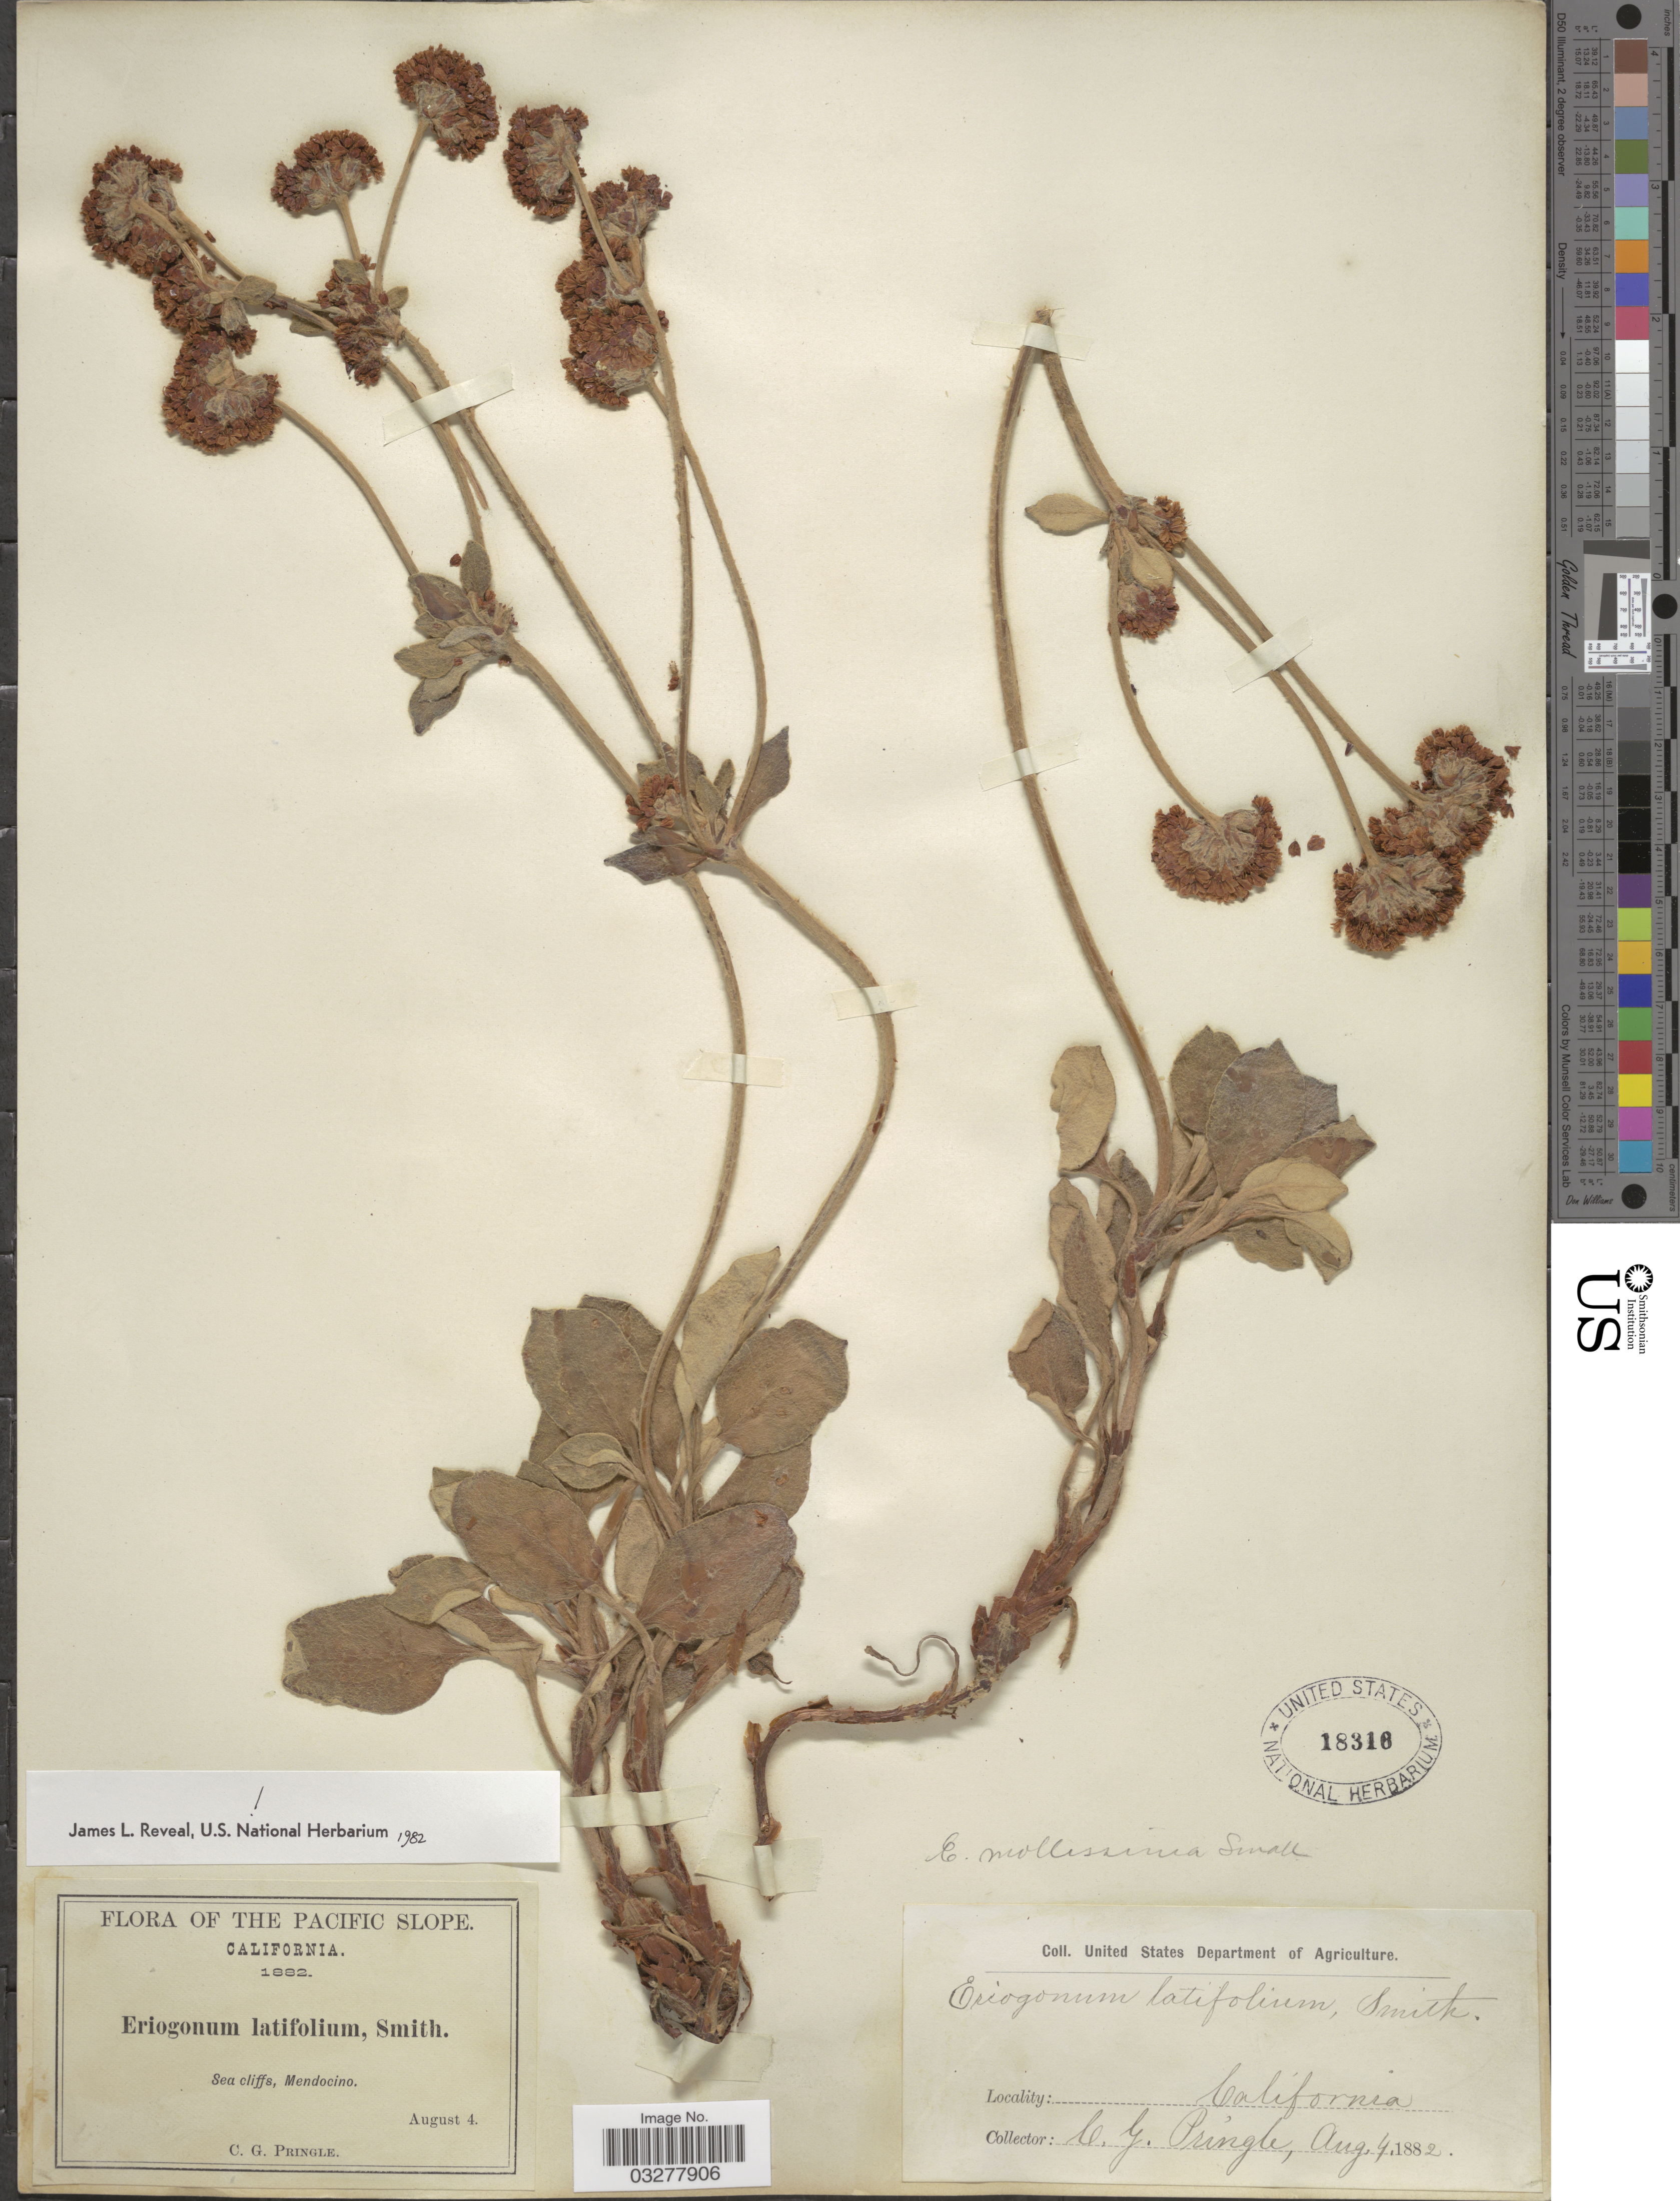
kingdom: Plantae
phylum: Tracheophyta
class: Magnoliopsida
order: Caryophyllales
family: Polygonaceae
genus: Eriogonum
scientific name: Eriogonum latifolium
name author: Sm.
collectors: C. G. Pringle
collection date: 1882-08-04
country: United States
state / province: California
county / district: Mendocino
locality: Pacific Slope. Sea cliffs, Mendocino.